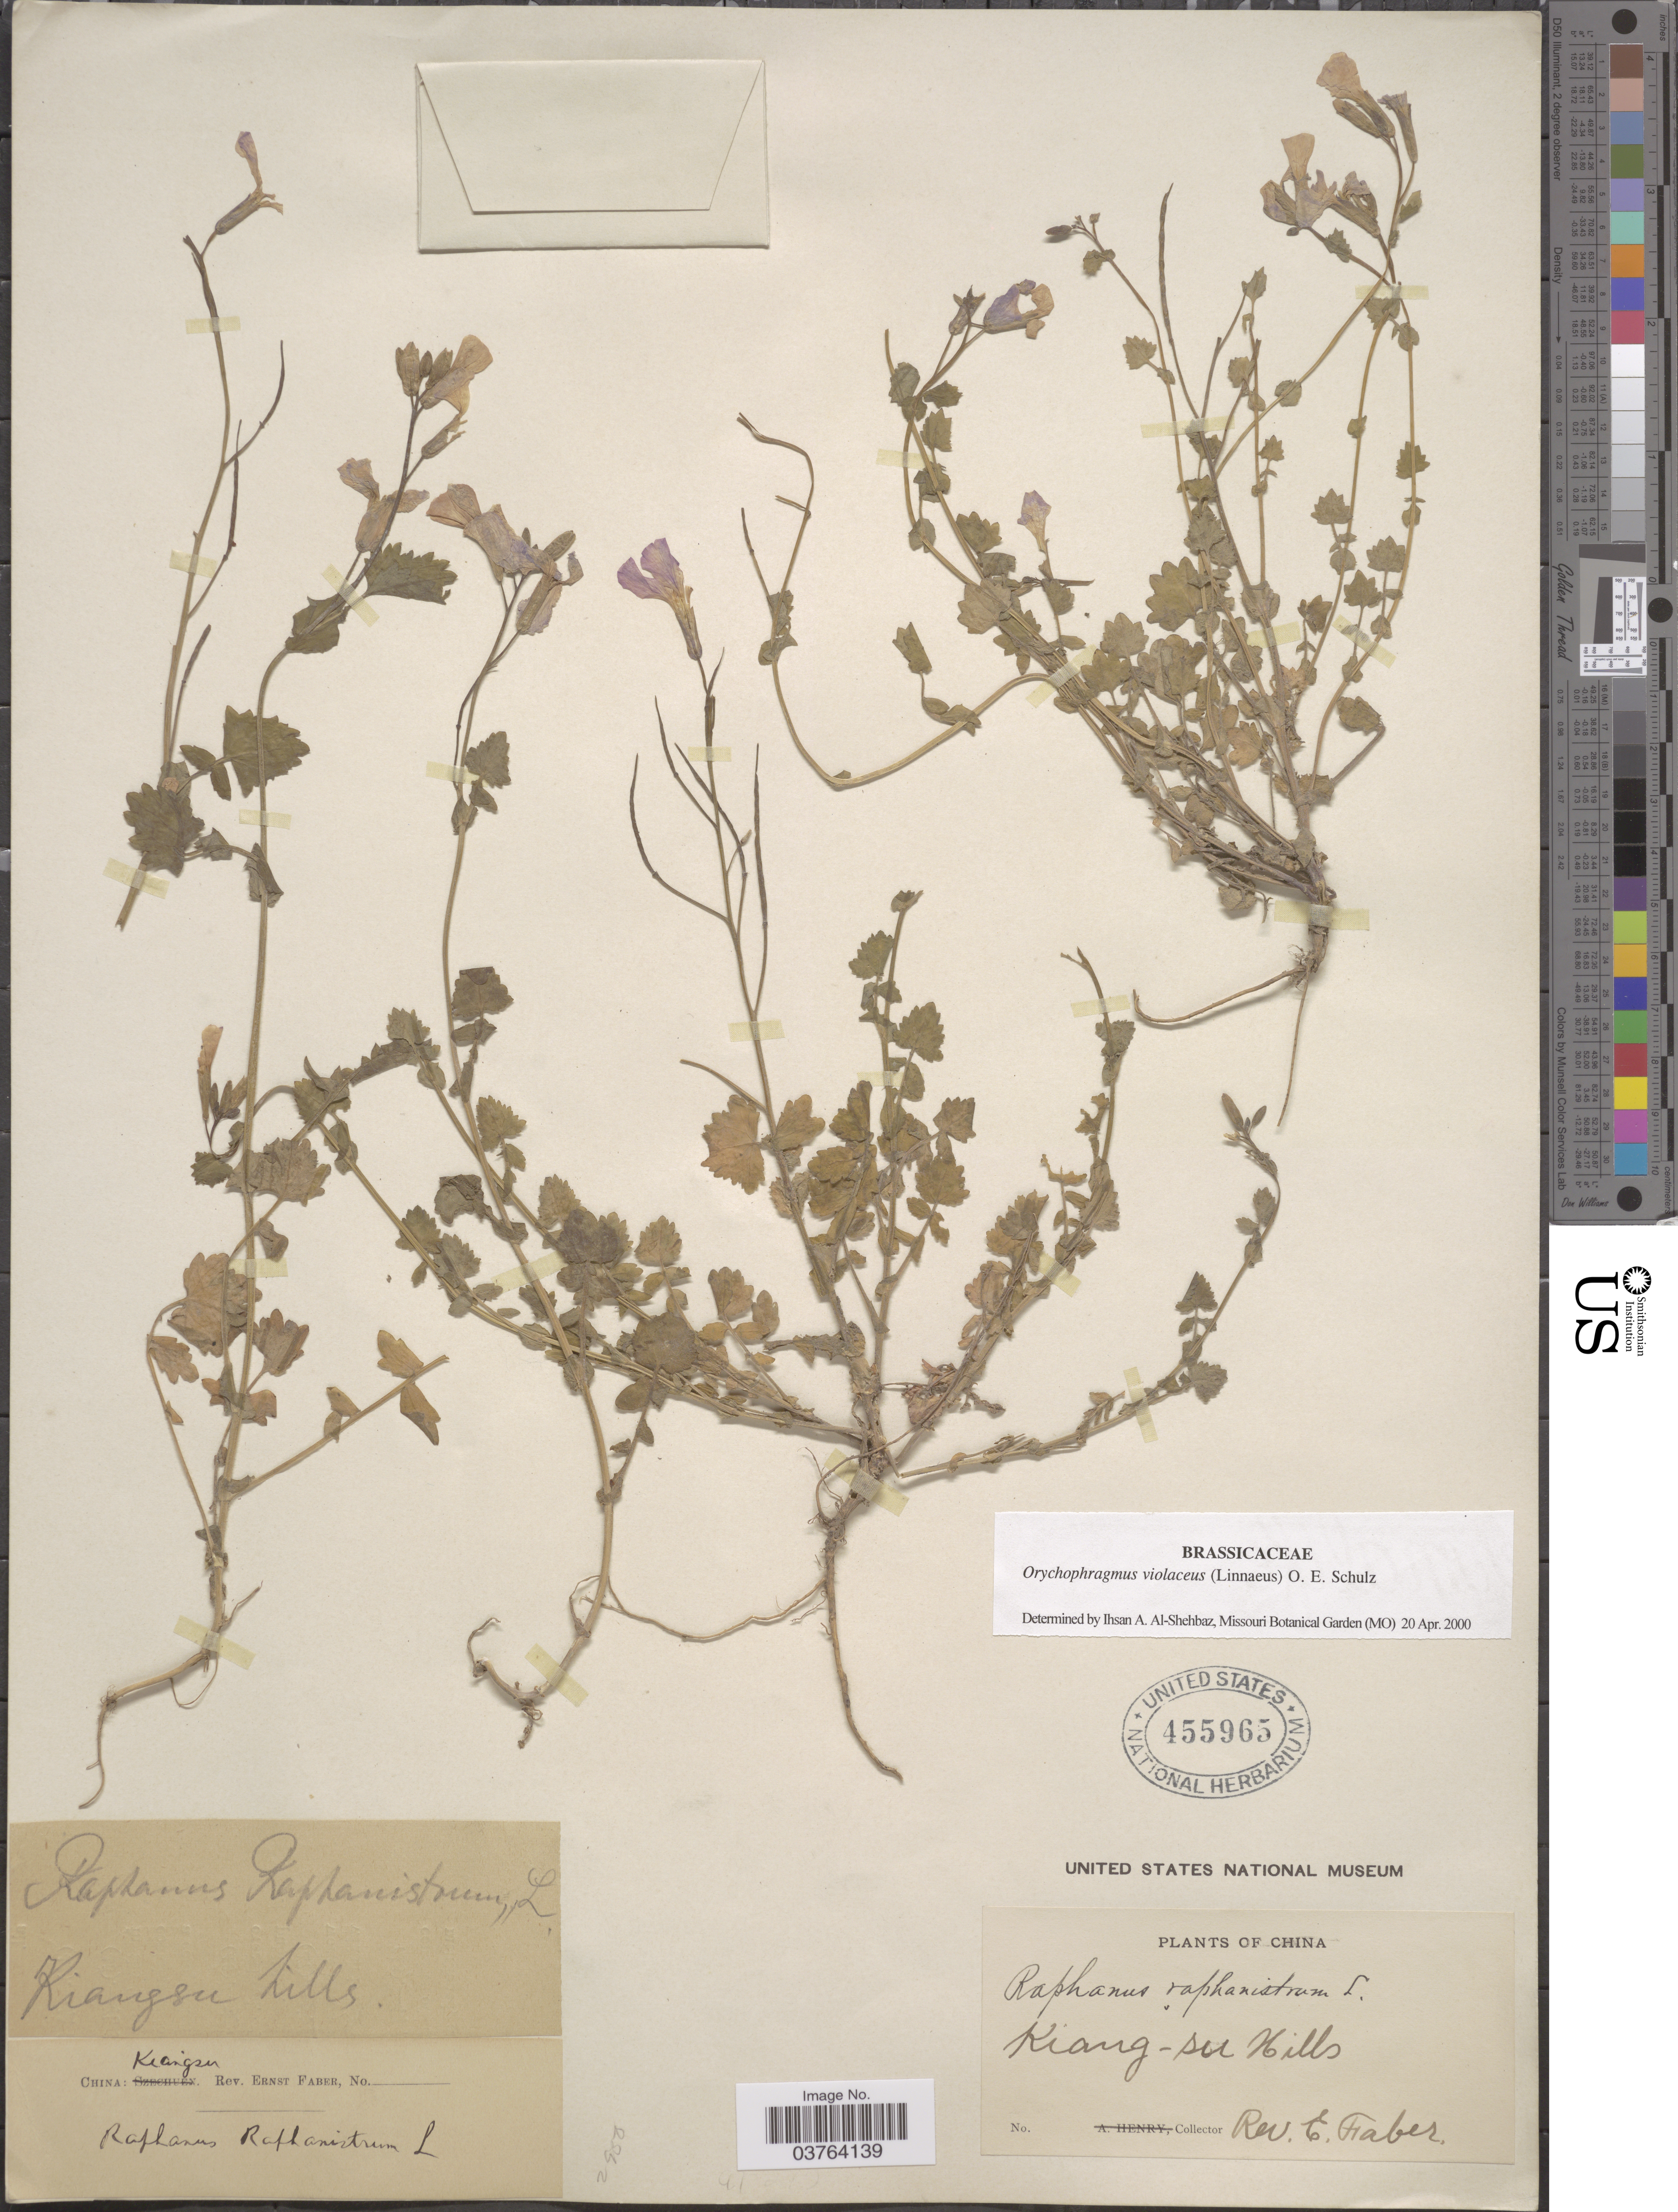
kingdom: Plantae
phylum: Tracheophyta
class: Magnoliopsida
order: Brassicales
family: Brassicaceae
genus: Orychophragmus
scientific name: Orychophragmus violaceus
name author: (L.) O.E. Schulz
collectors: E. Faber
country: China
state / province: Jiangsu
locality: Kiangsu hills. Kiangsu.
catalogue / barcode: US 455965